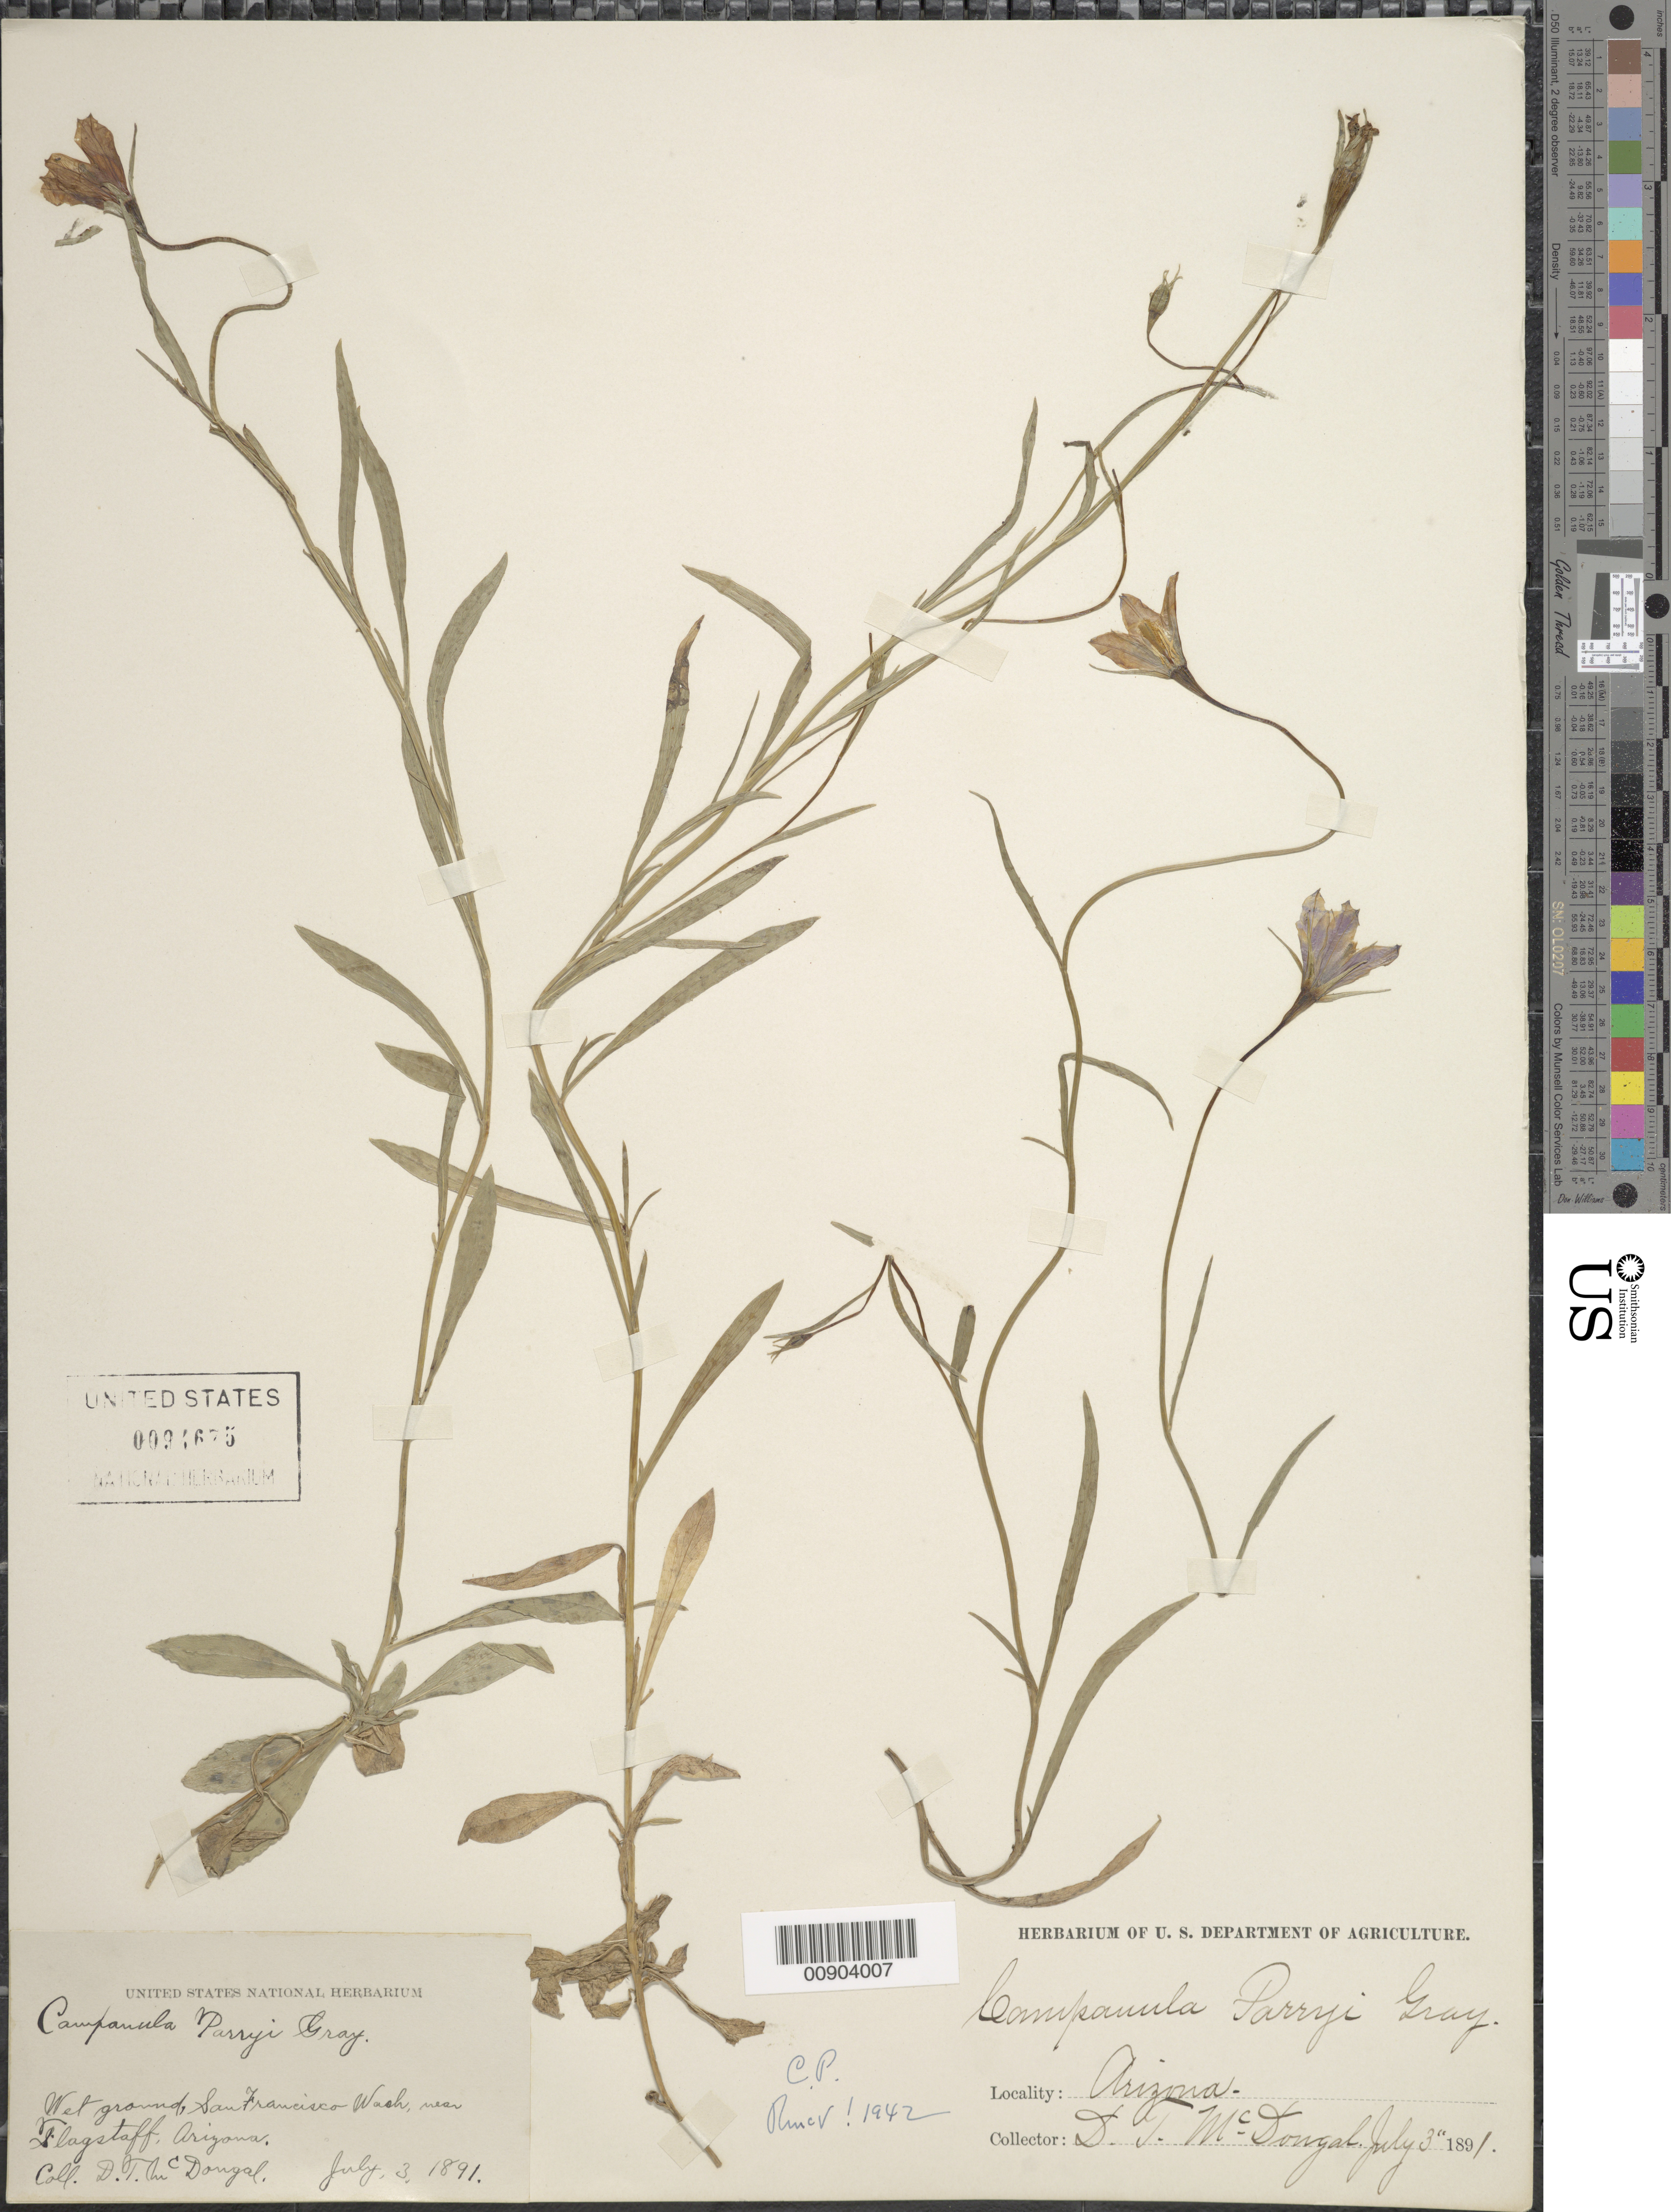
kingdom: Plantae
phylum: Tracheophyta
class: Magnoliopsida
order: Asterales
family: Campanulaceae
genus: Campanula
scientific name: Campanula parryi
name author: A. Gray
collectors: D. Mcdougal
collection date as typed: July 3, 1891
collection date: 1891-07-03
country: United States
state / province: Arizona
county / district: Coconino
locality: San Francisco Wash, near Flagstaff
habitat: wet ground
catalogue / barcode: US 94675